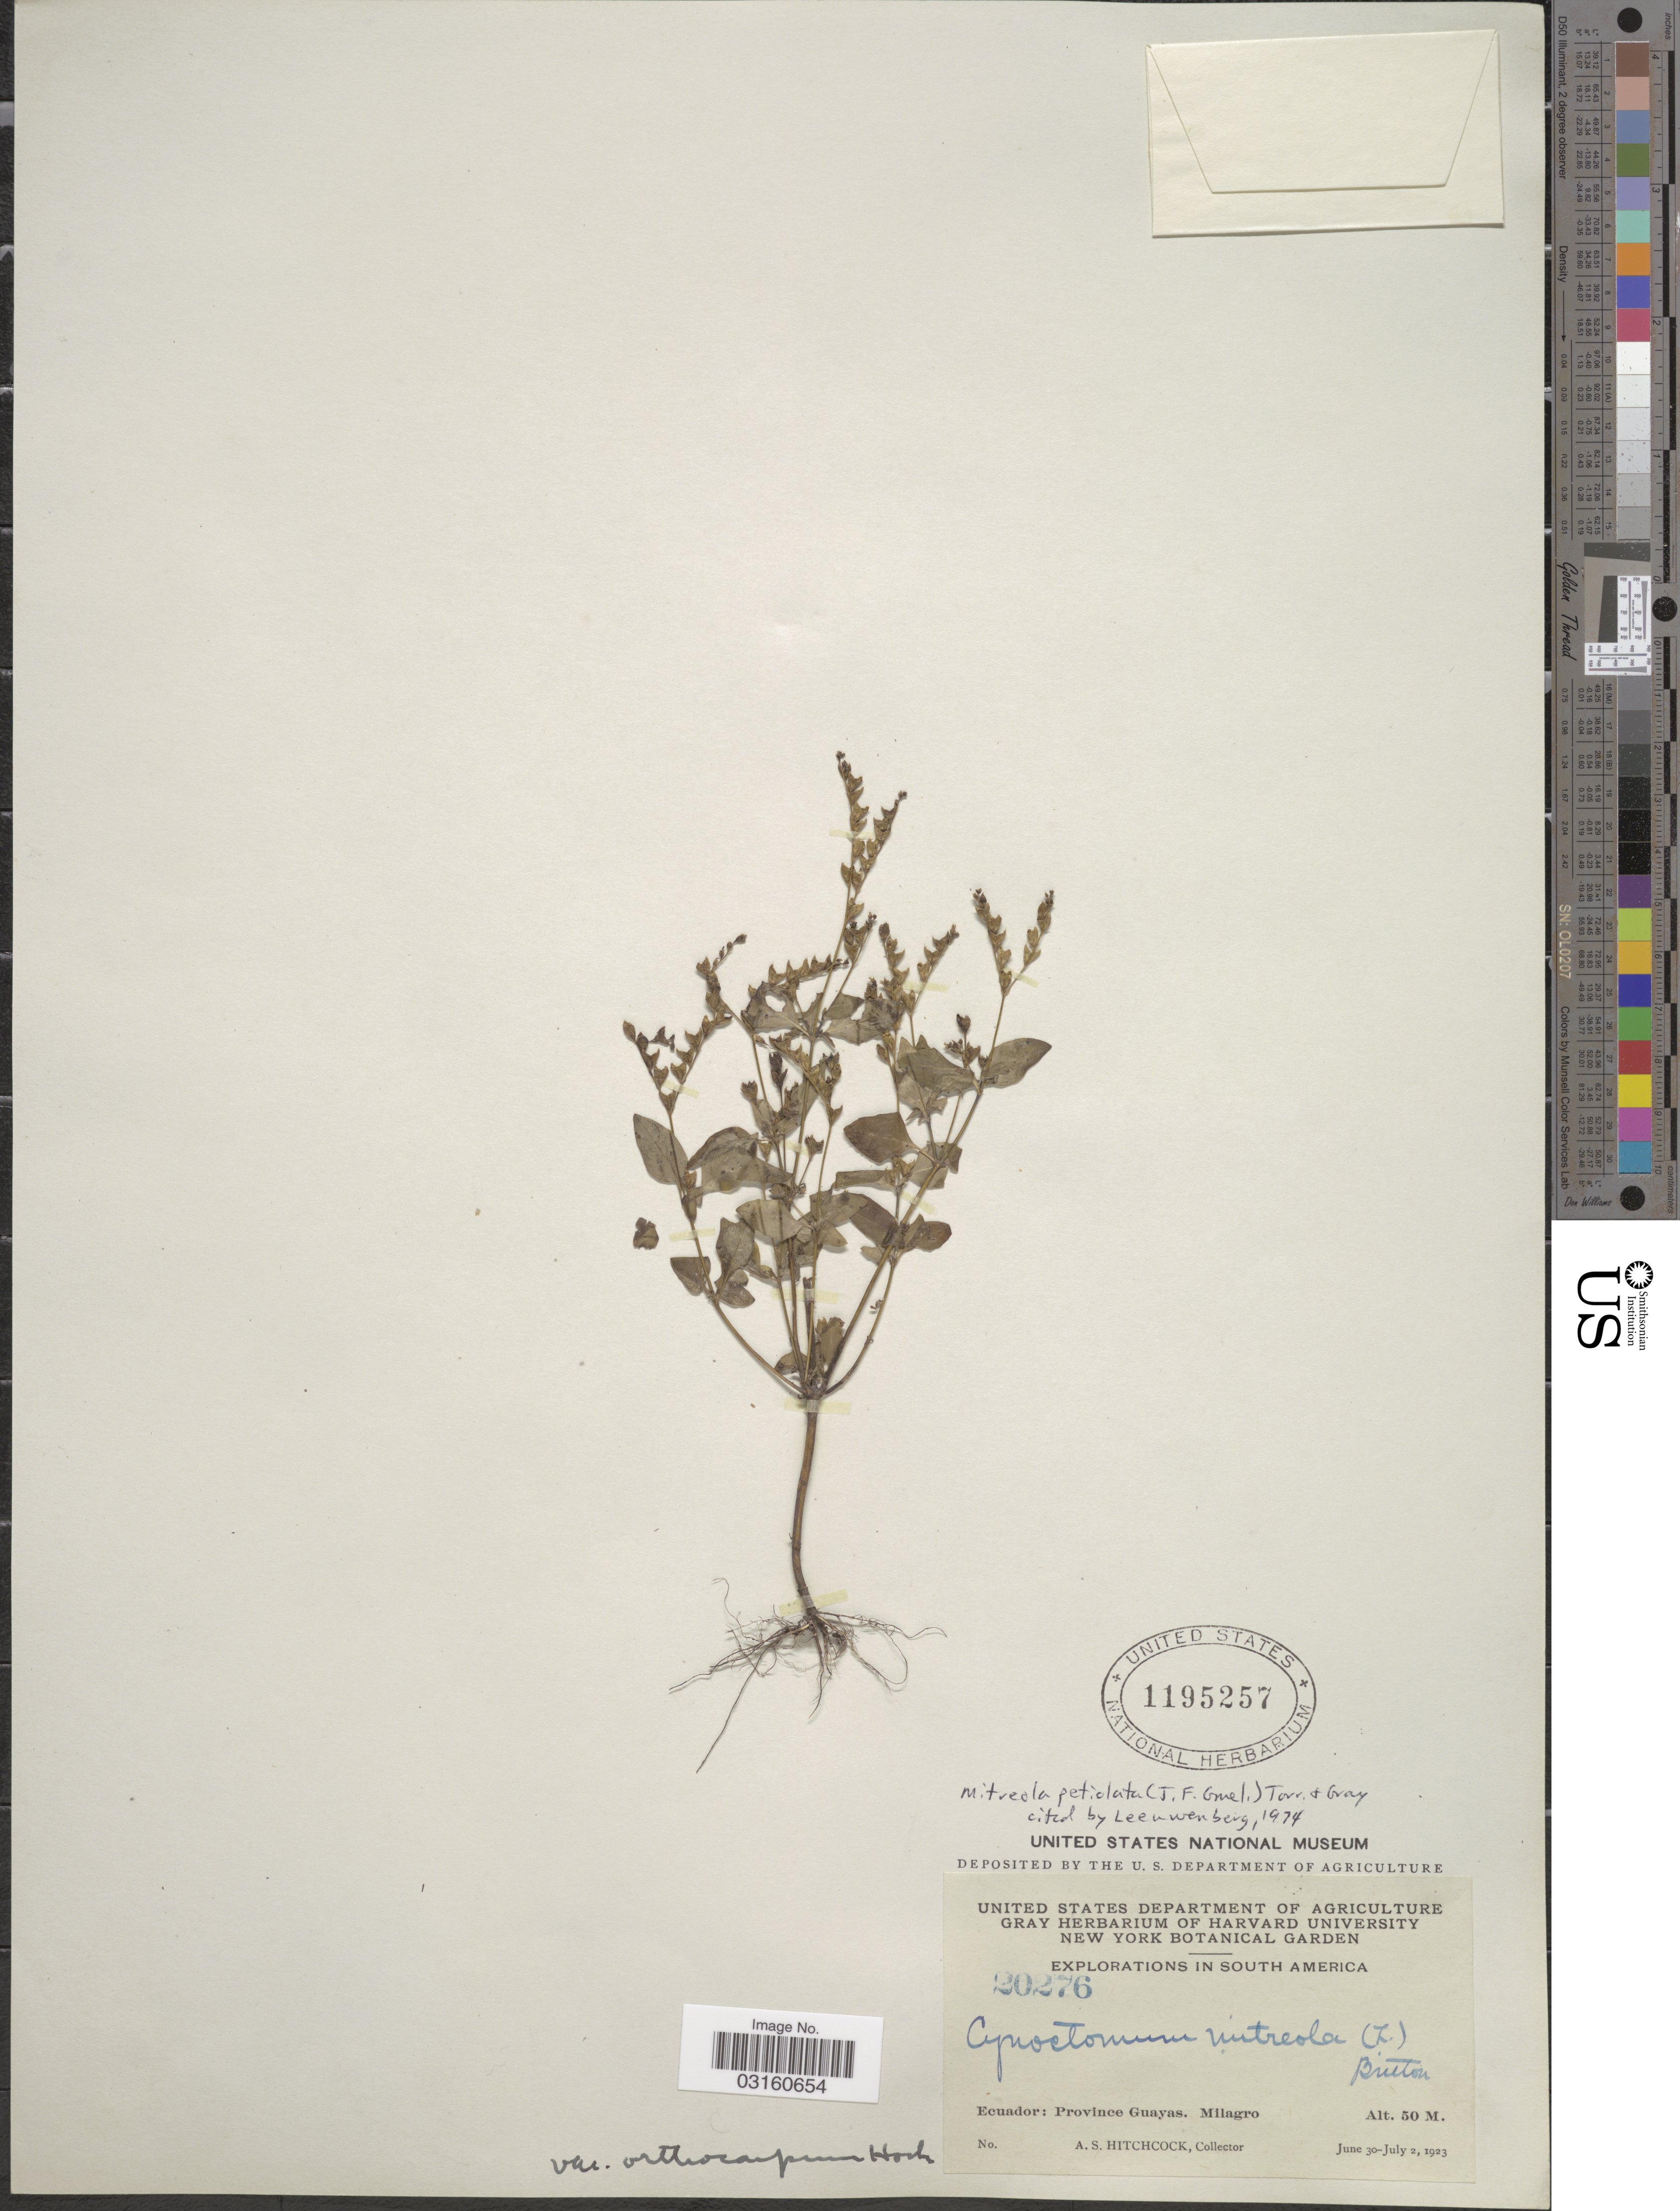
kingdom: Plantae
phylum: Tracheophyta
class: Magnoliopsida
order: Gentianales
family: Loganiaceae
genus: Mitreola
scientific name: Mitreola petiolata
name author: (J.F. Gmel.) Torr. & A. Gray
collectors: A. S. Hitchcock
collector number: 20276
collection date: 1923-06-30/1923-07-02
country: Ecuador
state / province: Guayas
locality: Province Guayas. Milagro.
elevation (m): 50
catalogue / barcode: US 1195257